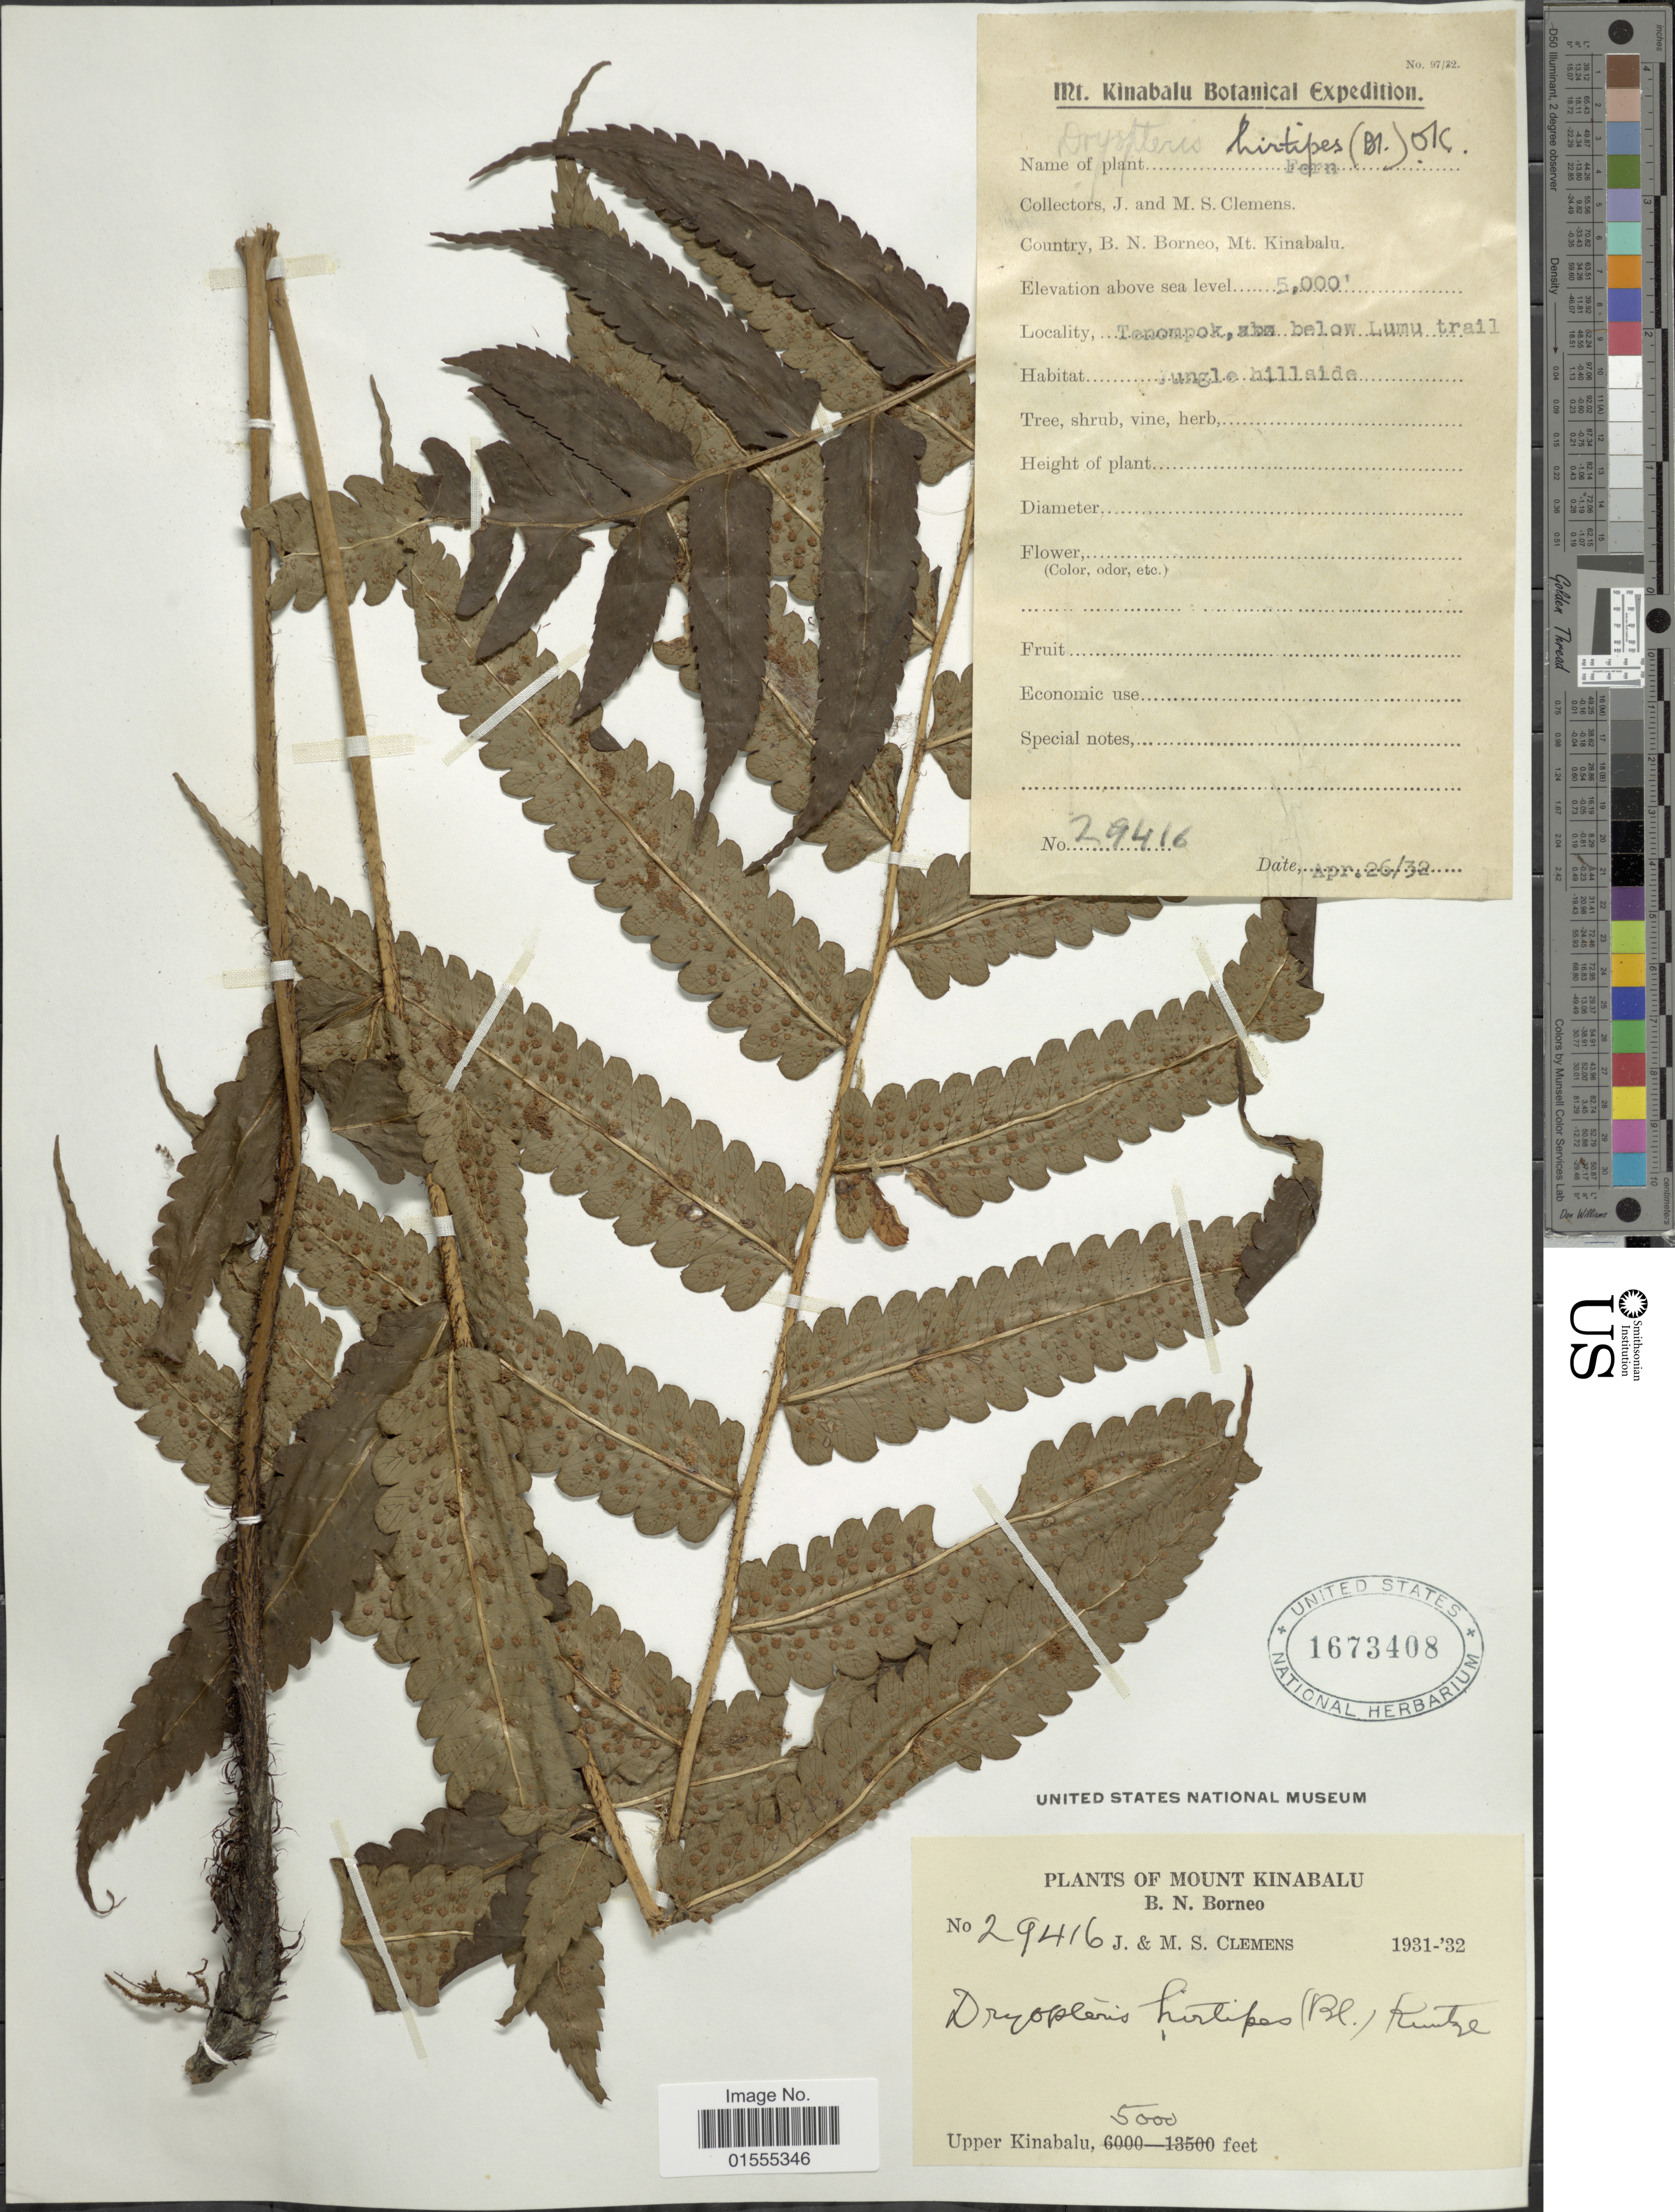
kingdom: Plantae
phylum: Tracheophyta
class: Polypodiopsida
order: Polypodiales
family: Dryopteridaceae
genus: Dryopteris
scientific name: Dryopteris hirtipes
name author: (Blume) Kuntze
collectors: J. Clemens & M. S. Clemens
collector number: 29416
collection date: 1932-04-26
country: Malaysia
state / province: Sabah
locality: Mount Kinabalu, B.N. Borneo, Upper Kinabalu, Tenompok, below Lumu trail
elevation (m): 1524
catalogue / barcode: US 1673408